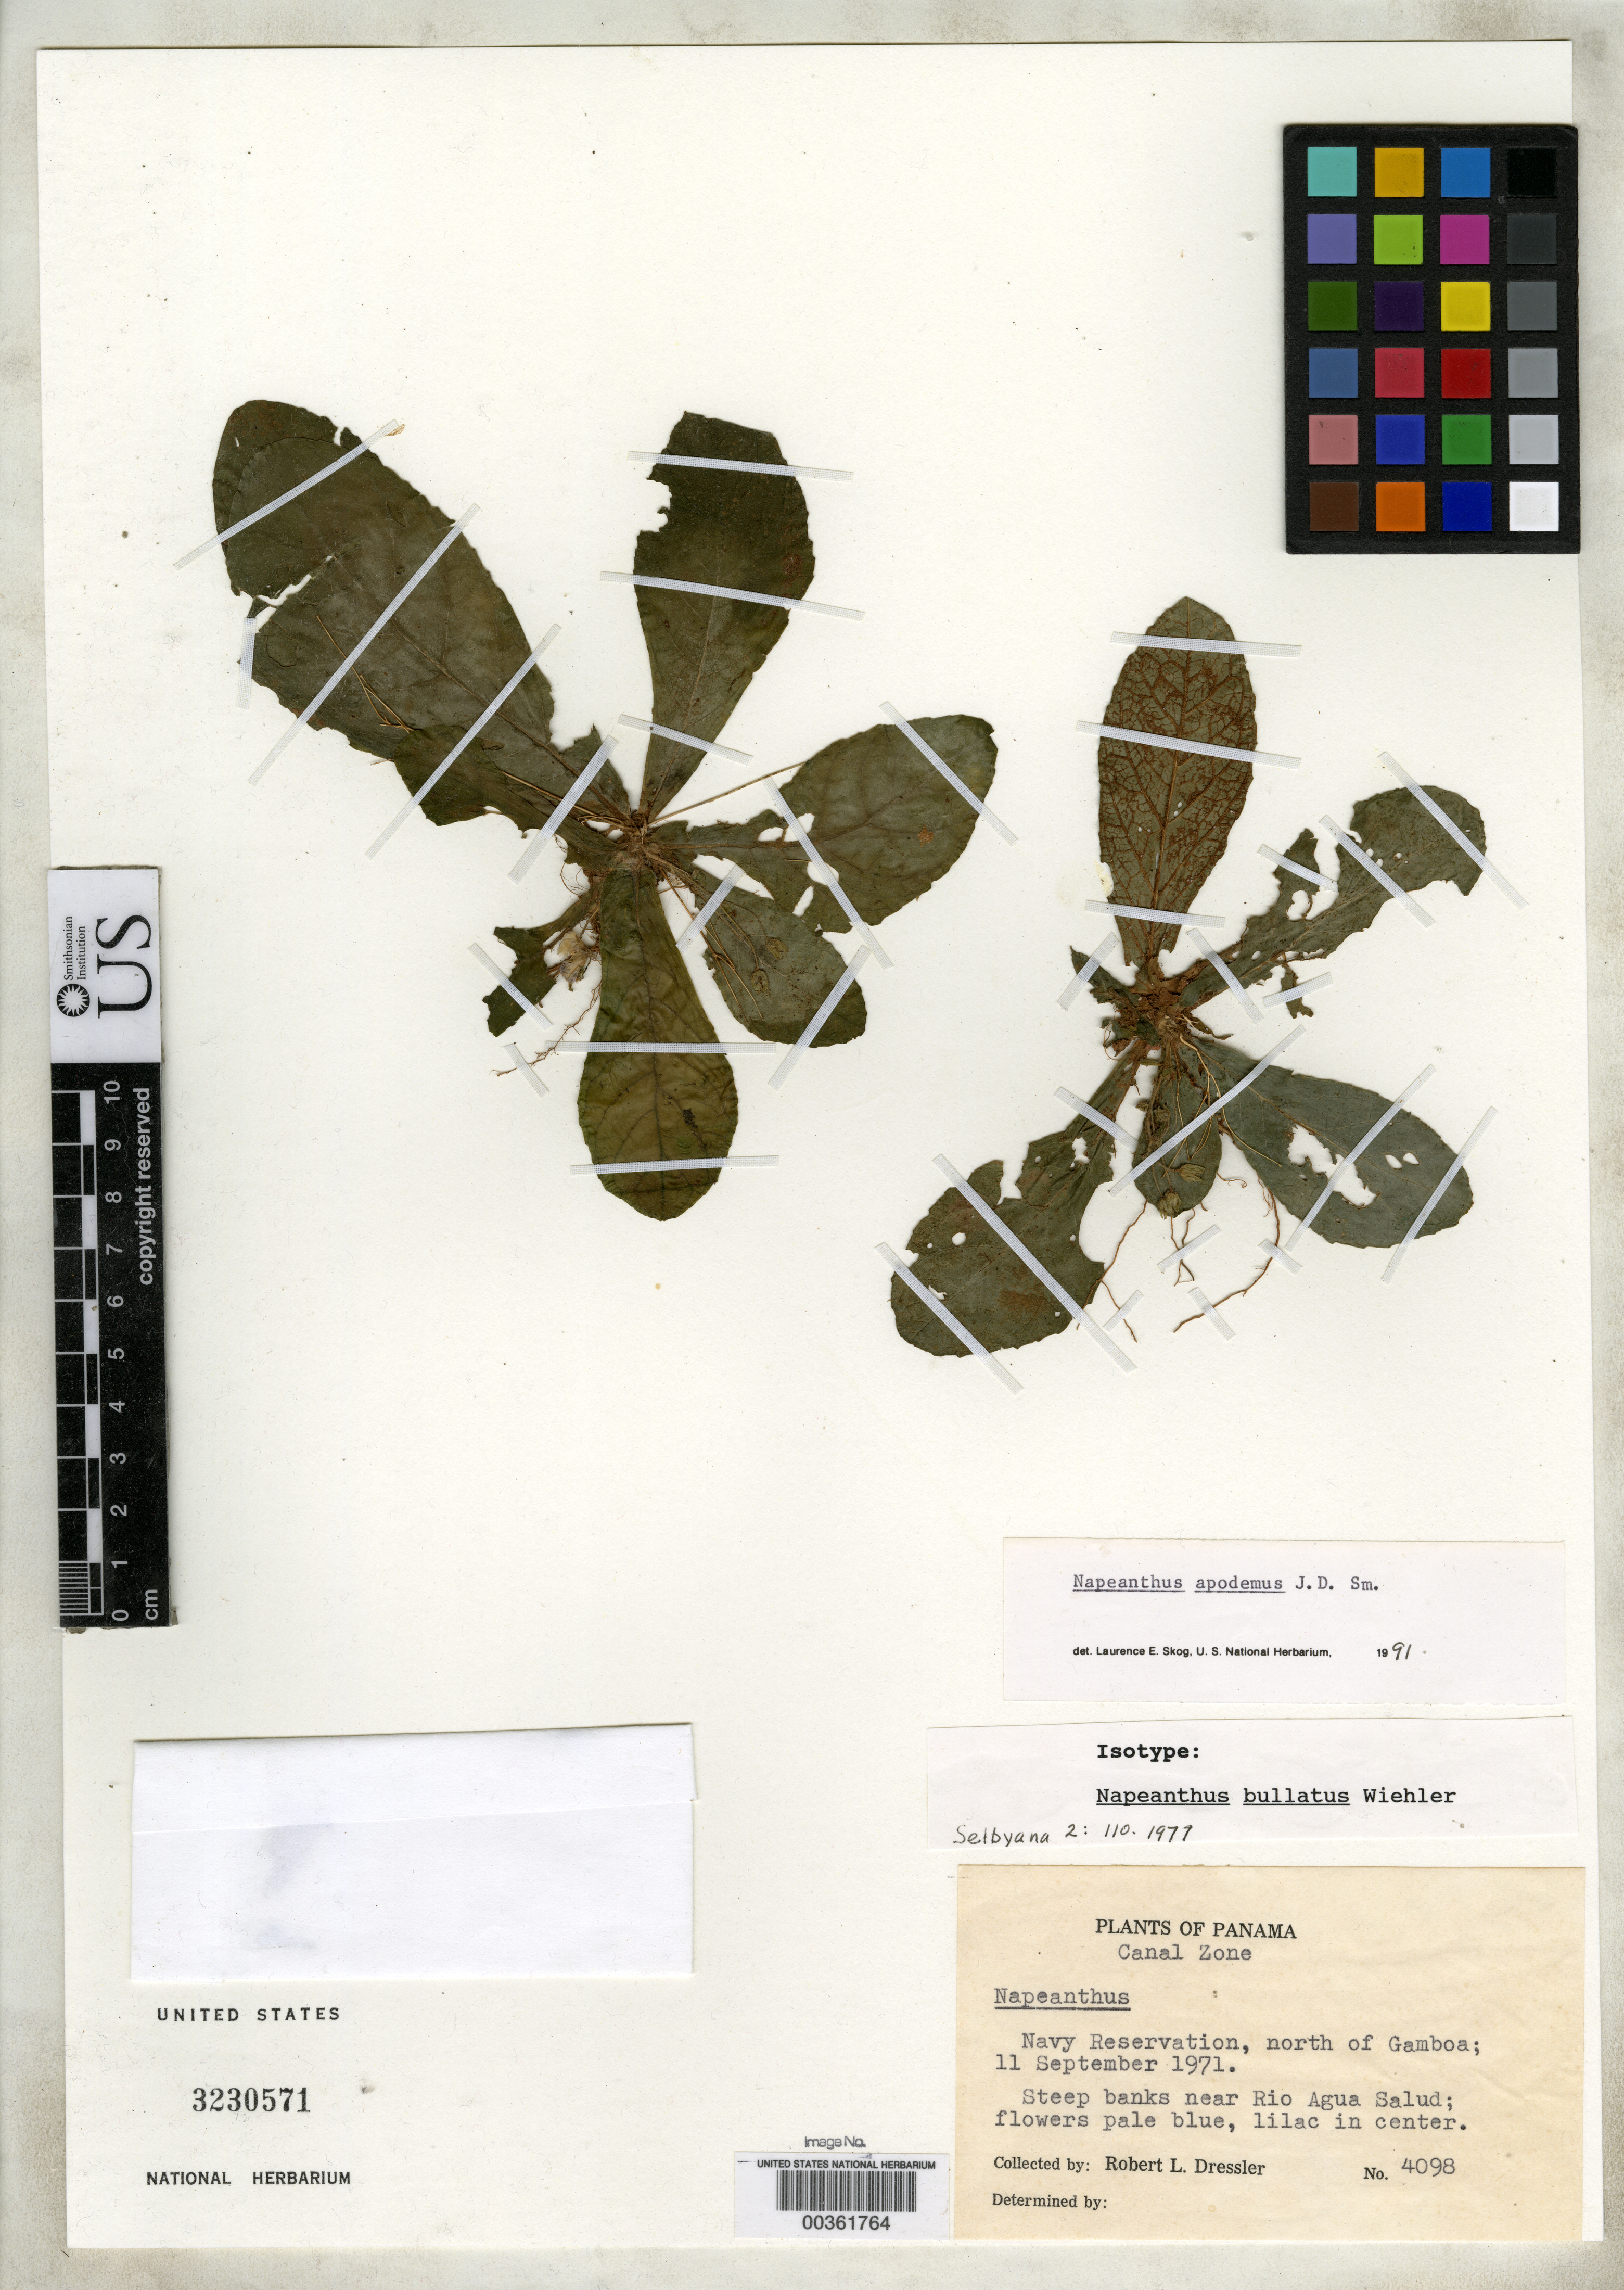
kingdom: Plantae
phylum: Tracheophyta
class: Magnoliopsida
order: Lamiales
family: Gesneriaceae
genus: Napeanthus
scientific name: Napeanthus bullatus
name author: Wiehler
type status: Isotype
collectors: R. Dressler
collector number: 4098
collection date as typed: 11 Sep 1971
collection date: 1971-09-11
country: Panama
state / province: Colón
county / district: Canal Zone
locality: Navy Reservation, N of Gamboa, steep banks near Agua Salud.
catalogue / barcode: US 3230571